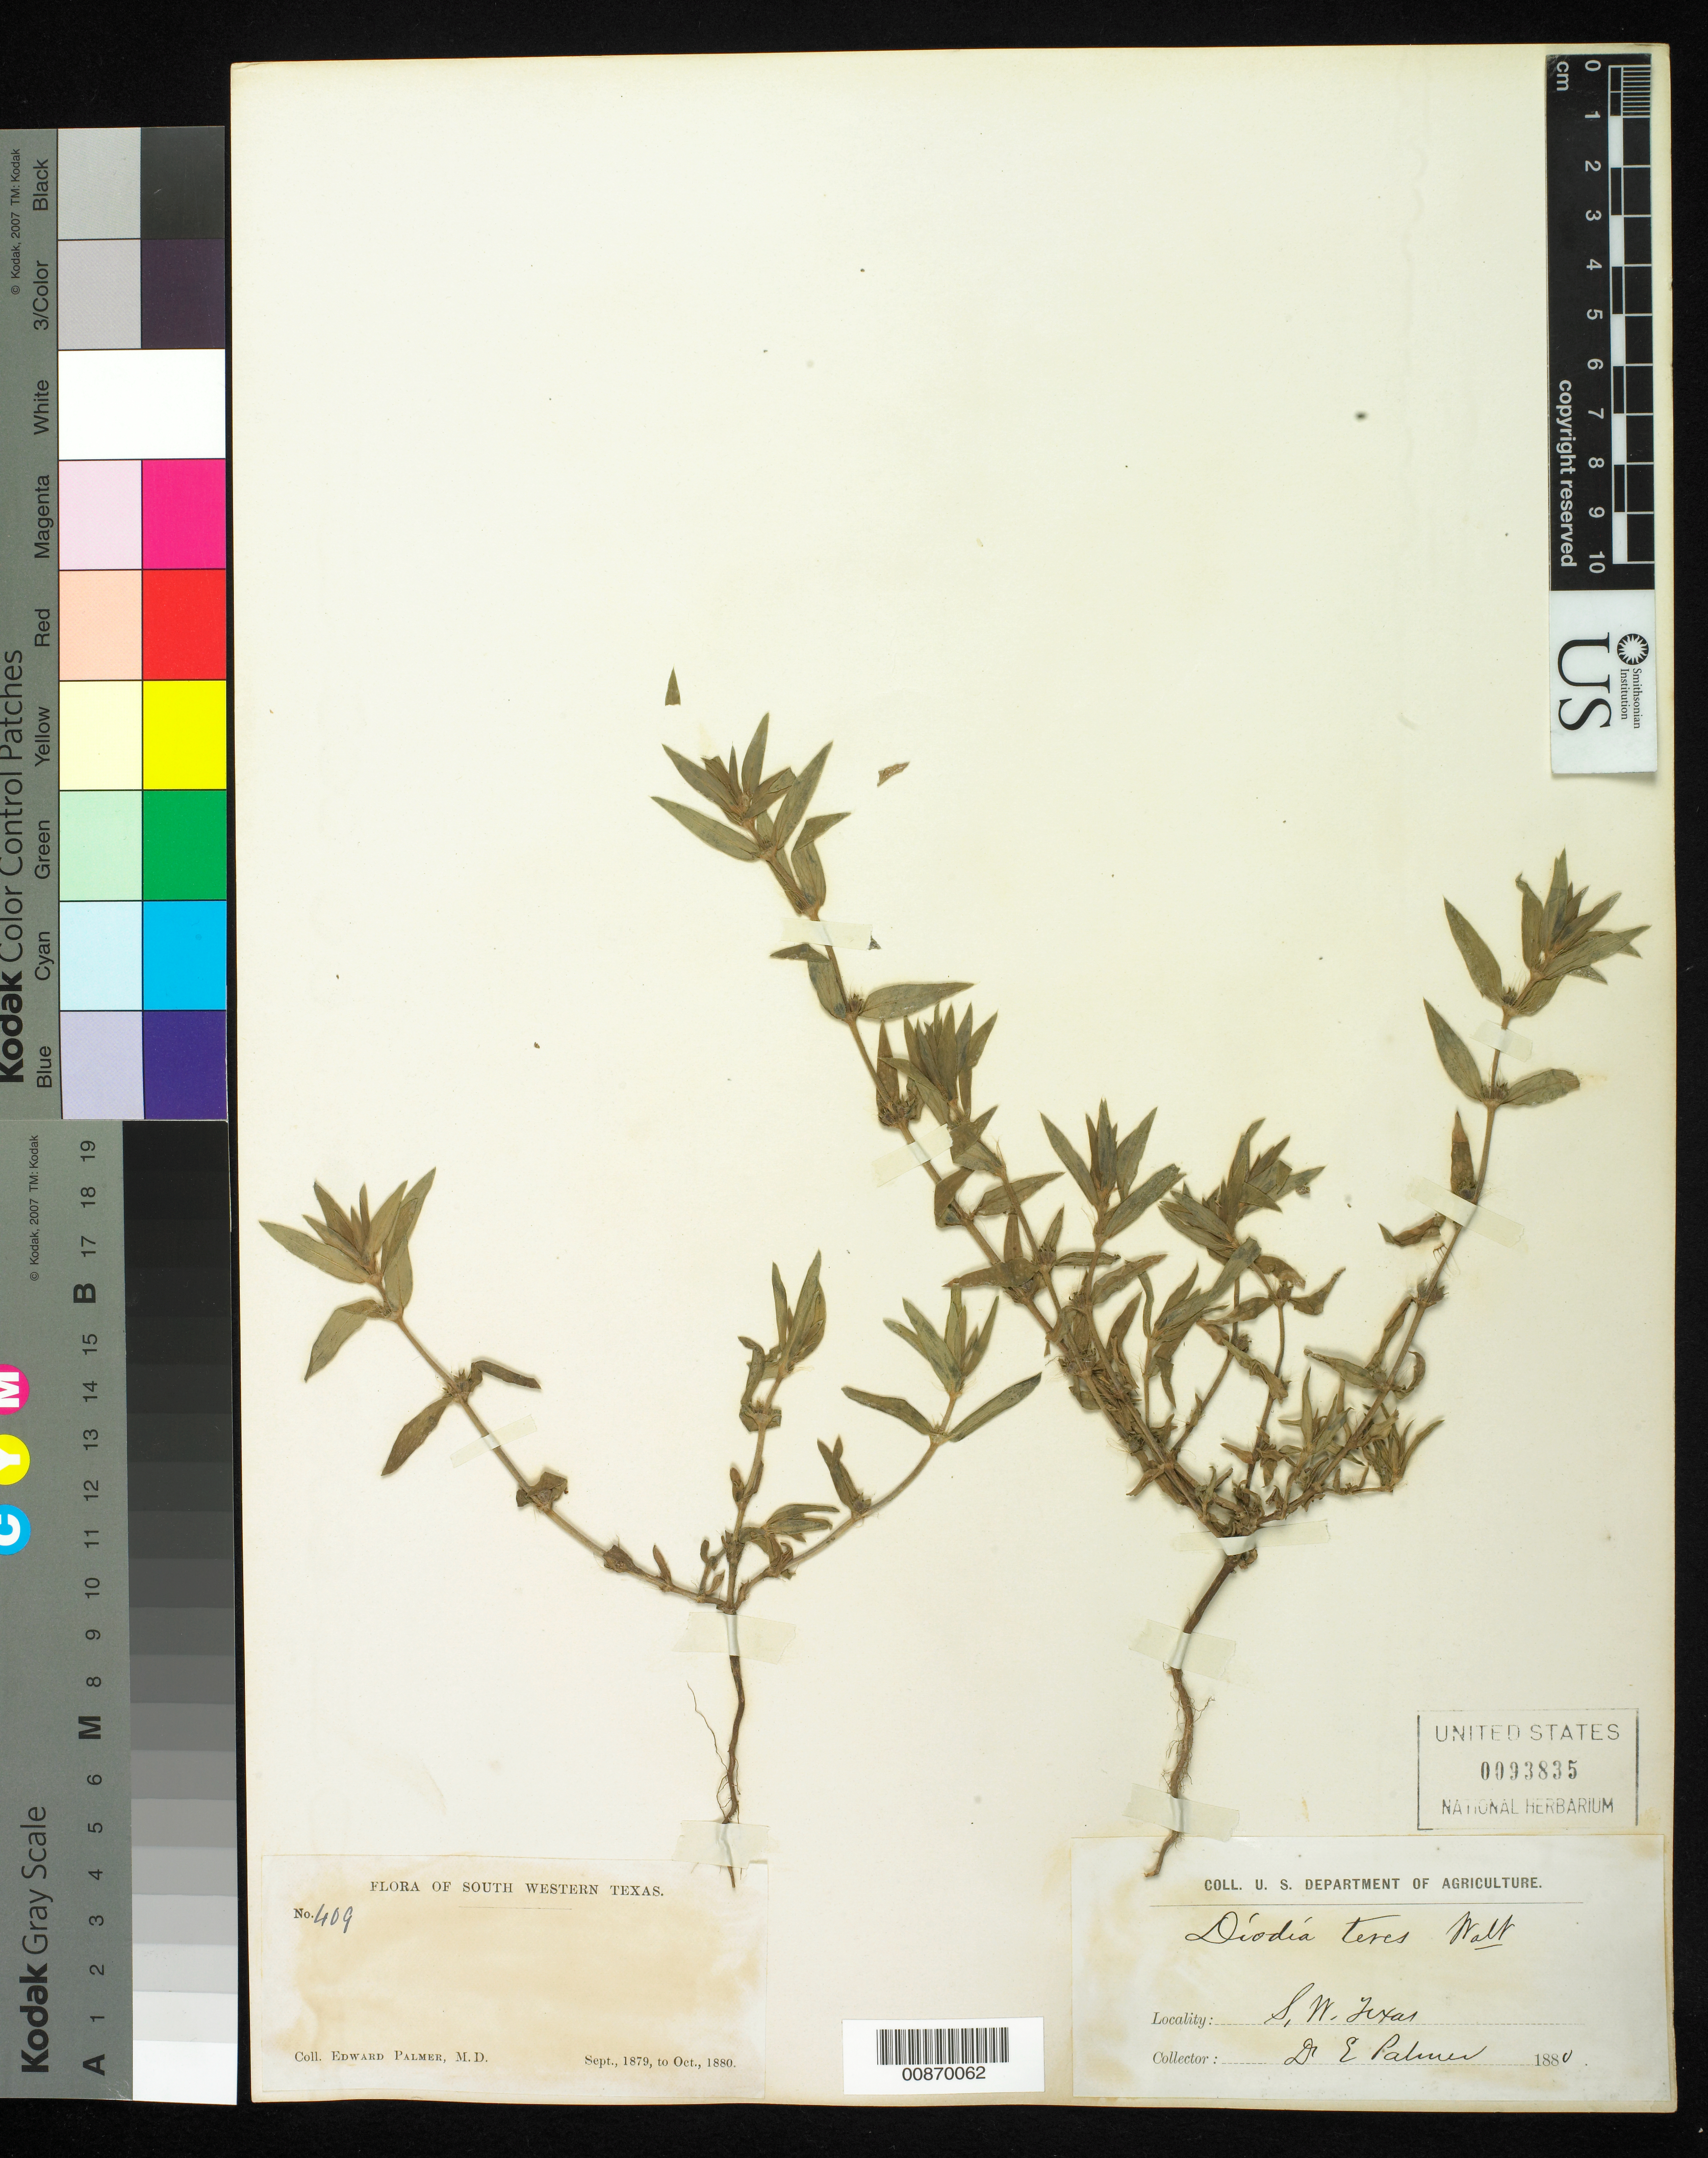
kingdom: Plantae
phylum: Tracheophyta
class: Magnoliopsida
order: Gentianales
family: Rubiaceae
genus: Diodia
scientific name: Diodia teres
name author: Walter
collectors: E. Palmer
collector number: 409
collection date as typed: Sep 1879 to -- Oct 1880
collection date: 1879-09/1880-10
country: United States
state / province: Texas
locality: South Western Texas.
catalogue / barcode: US 93835